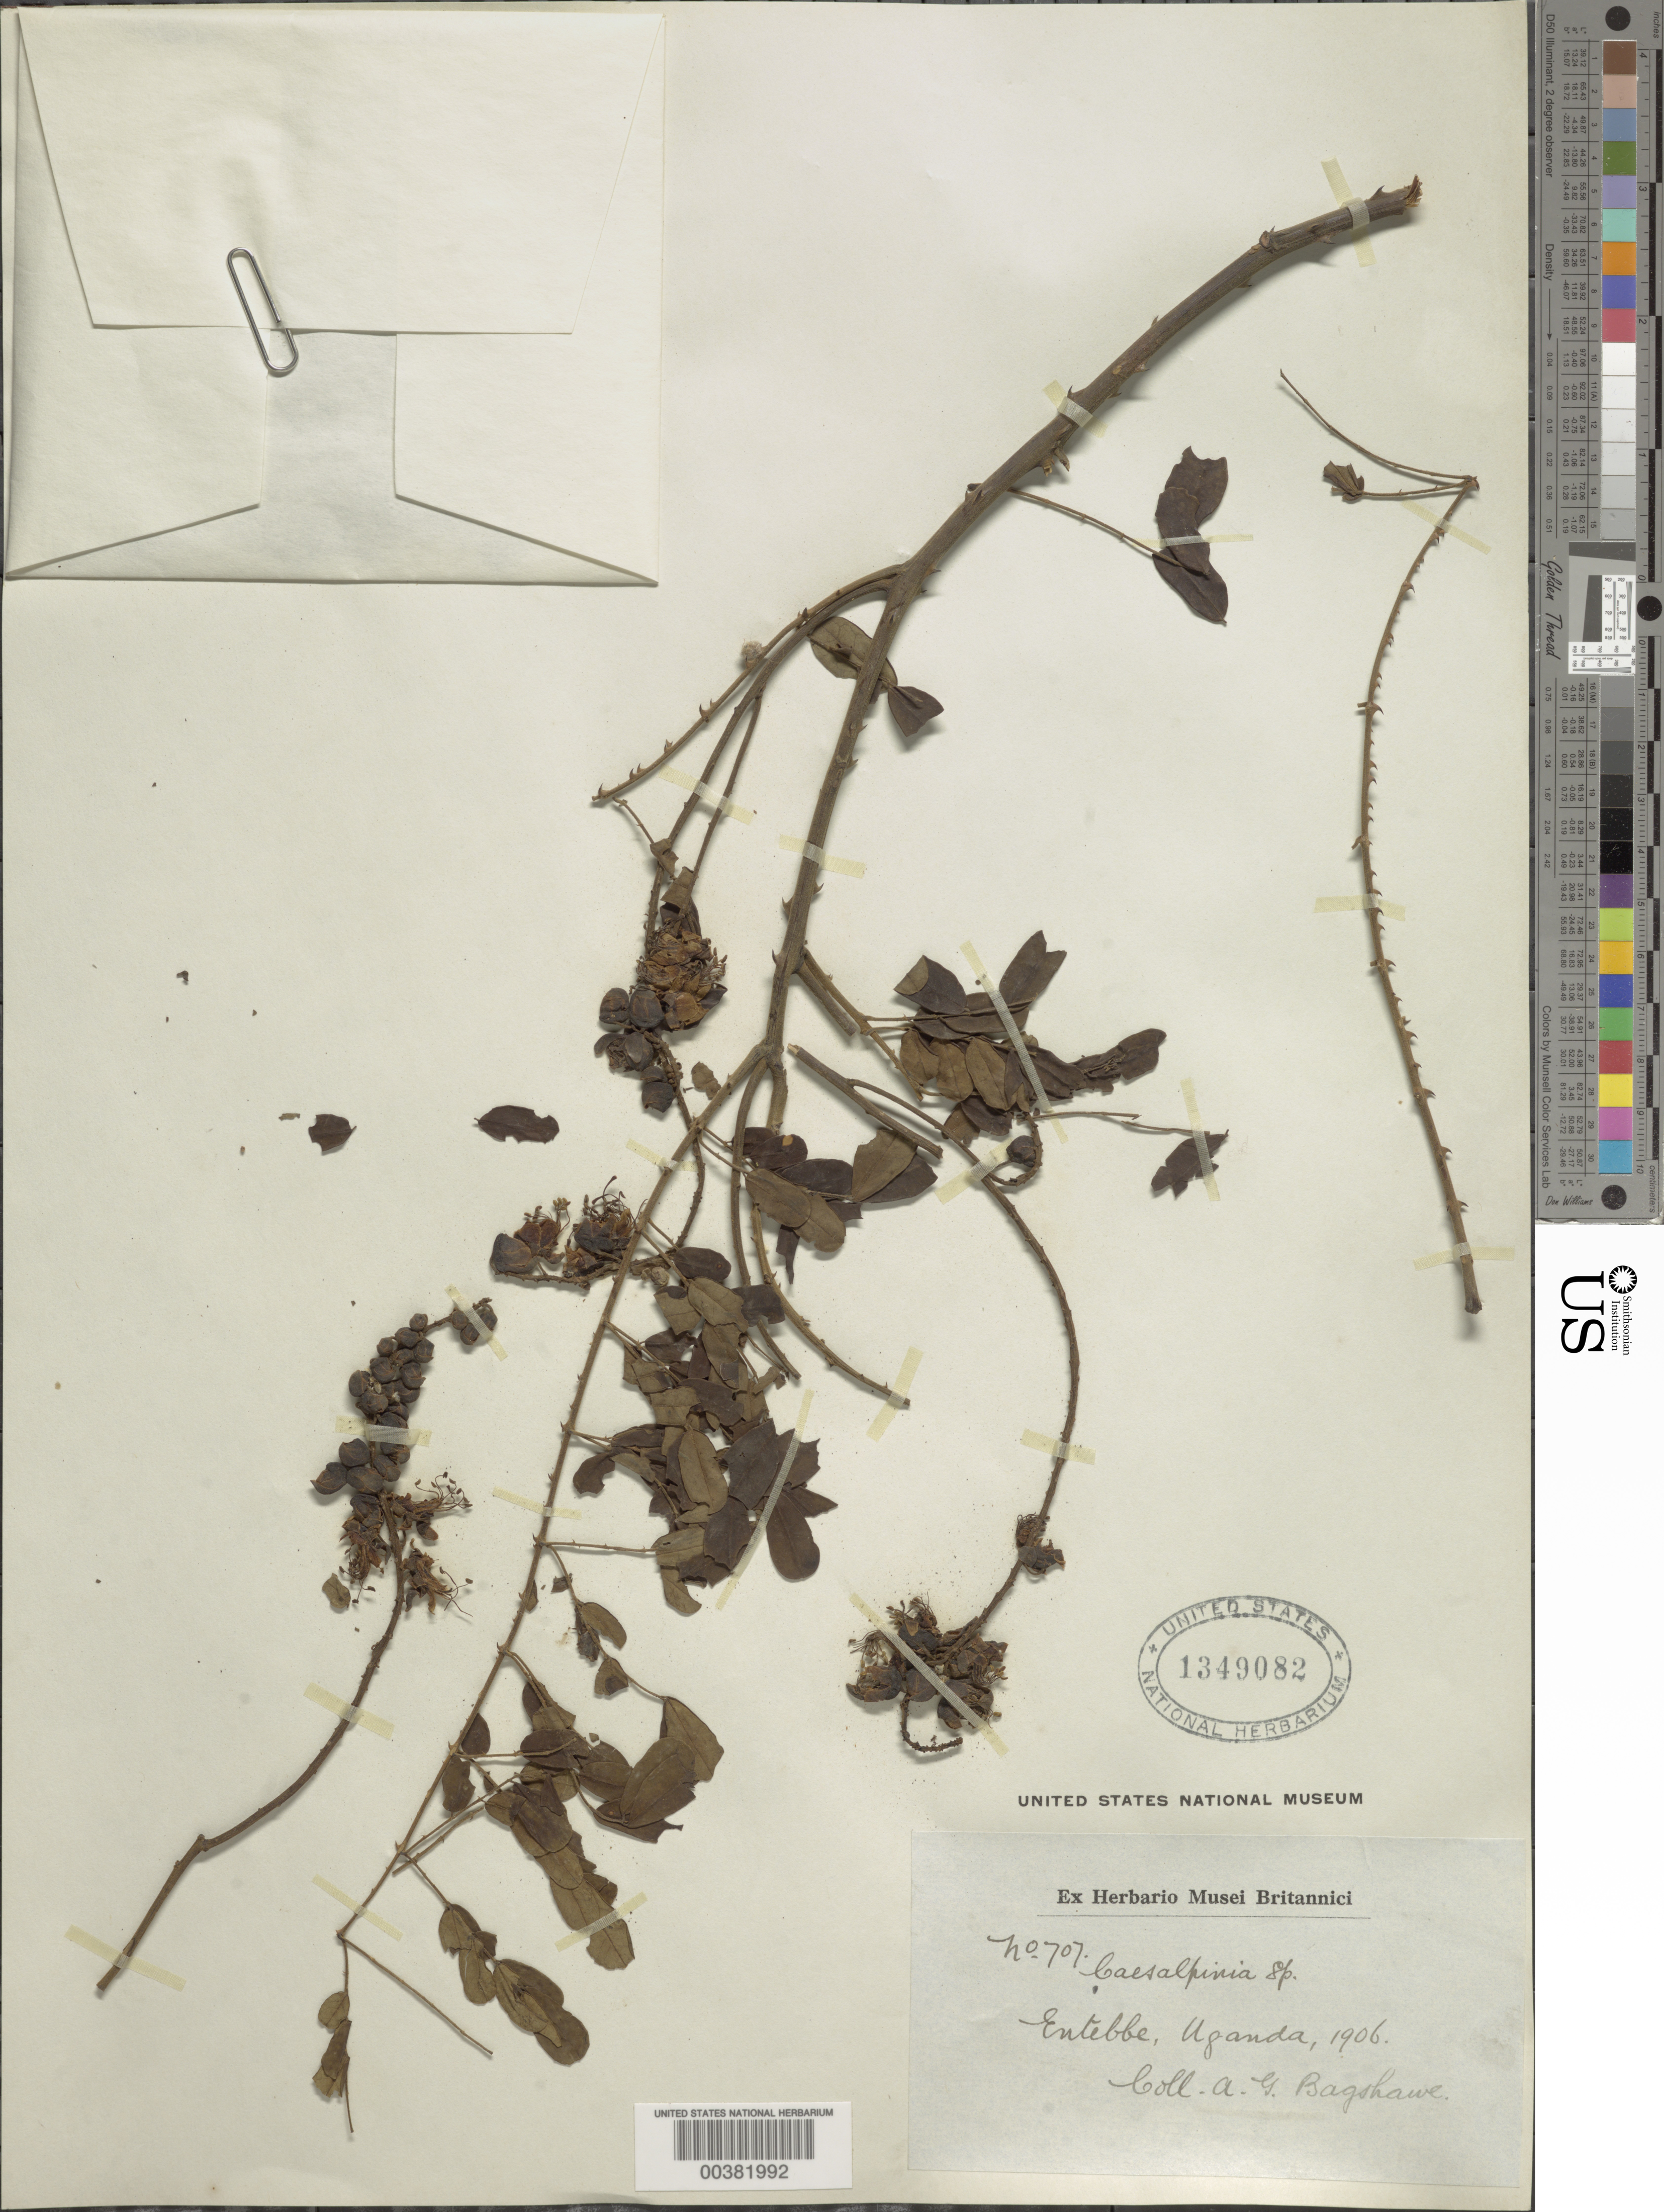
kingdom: Plantae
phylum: Tracheophyta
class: Magnoliopsida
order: Fabales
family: Fabaceae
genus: Biancaea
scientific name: Biancaea decapetala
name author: (Roth) O. Deg.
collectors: A. Bagshawe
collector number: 707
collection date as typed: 1906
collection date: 1906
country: Uganda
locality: Entebbe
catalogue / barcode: US 1349082